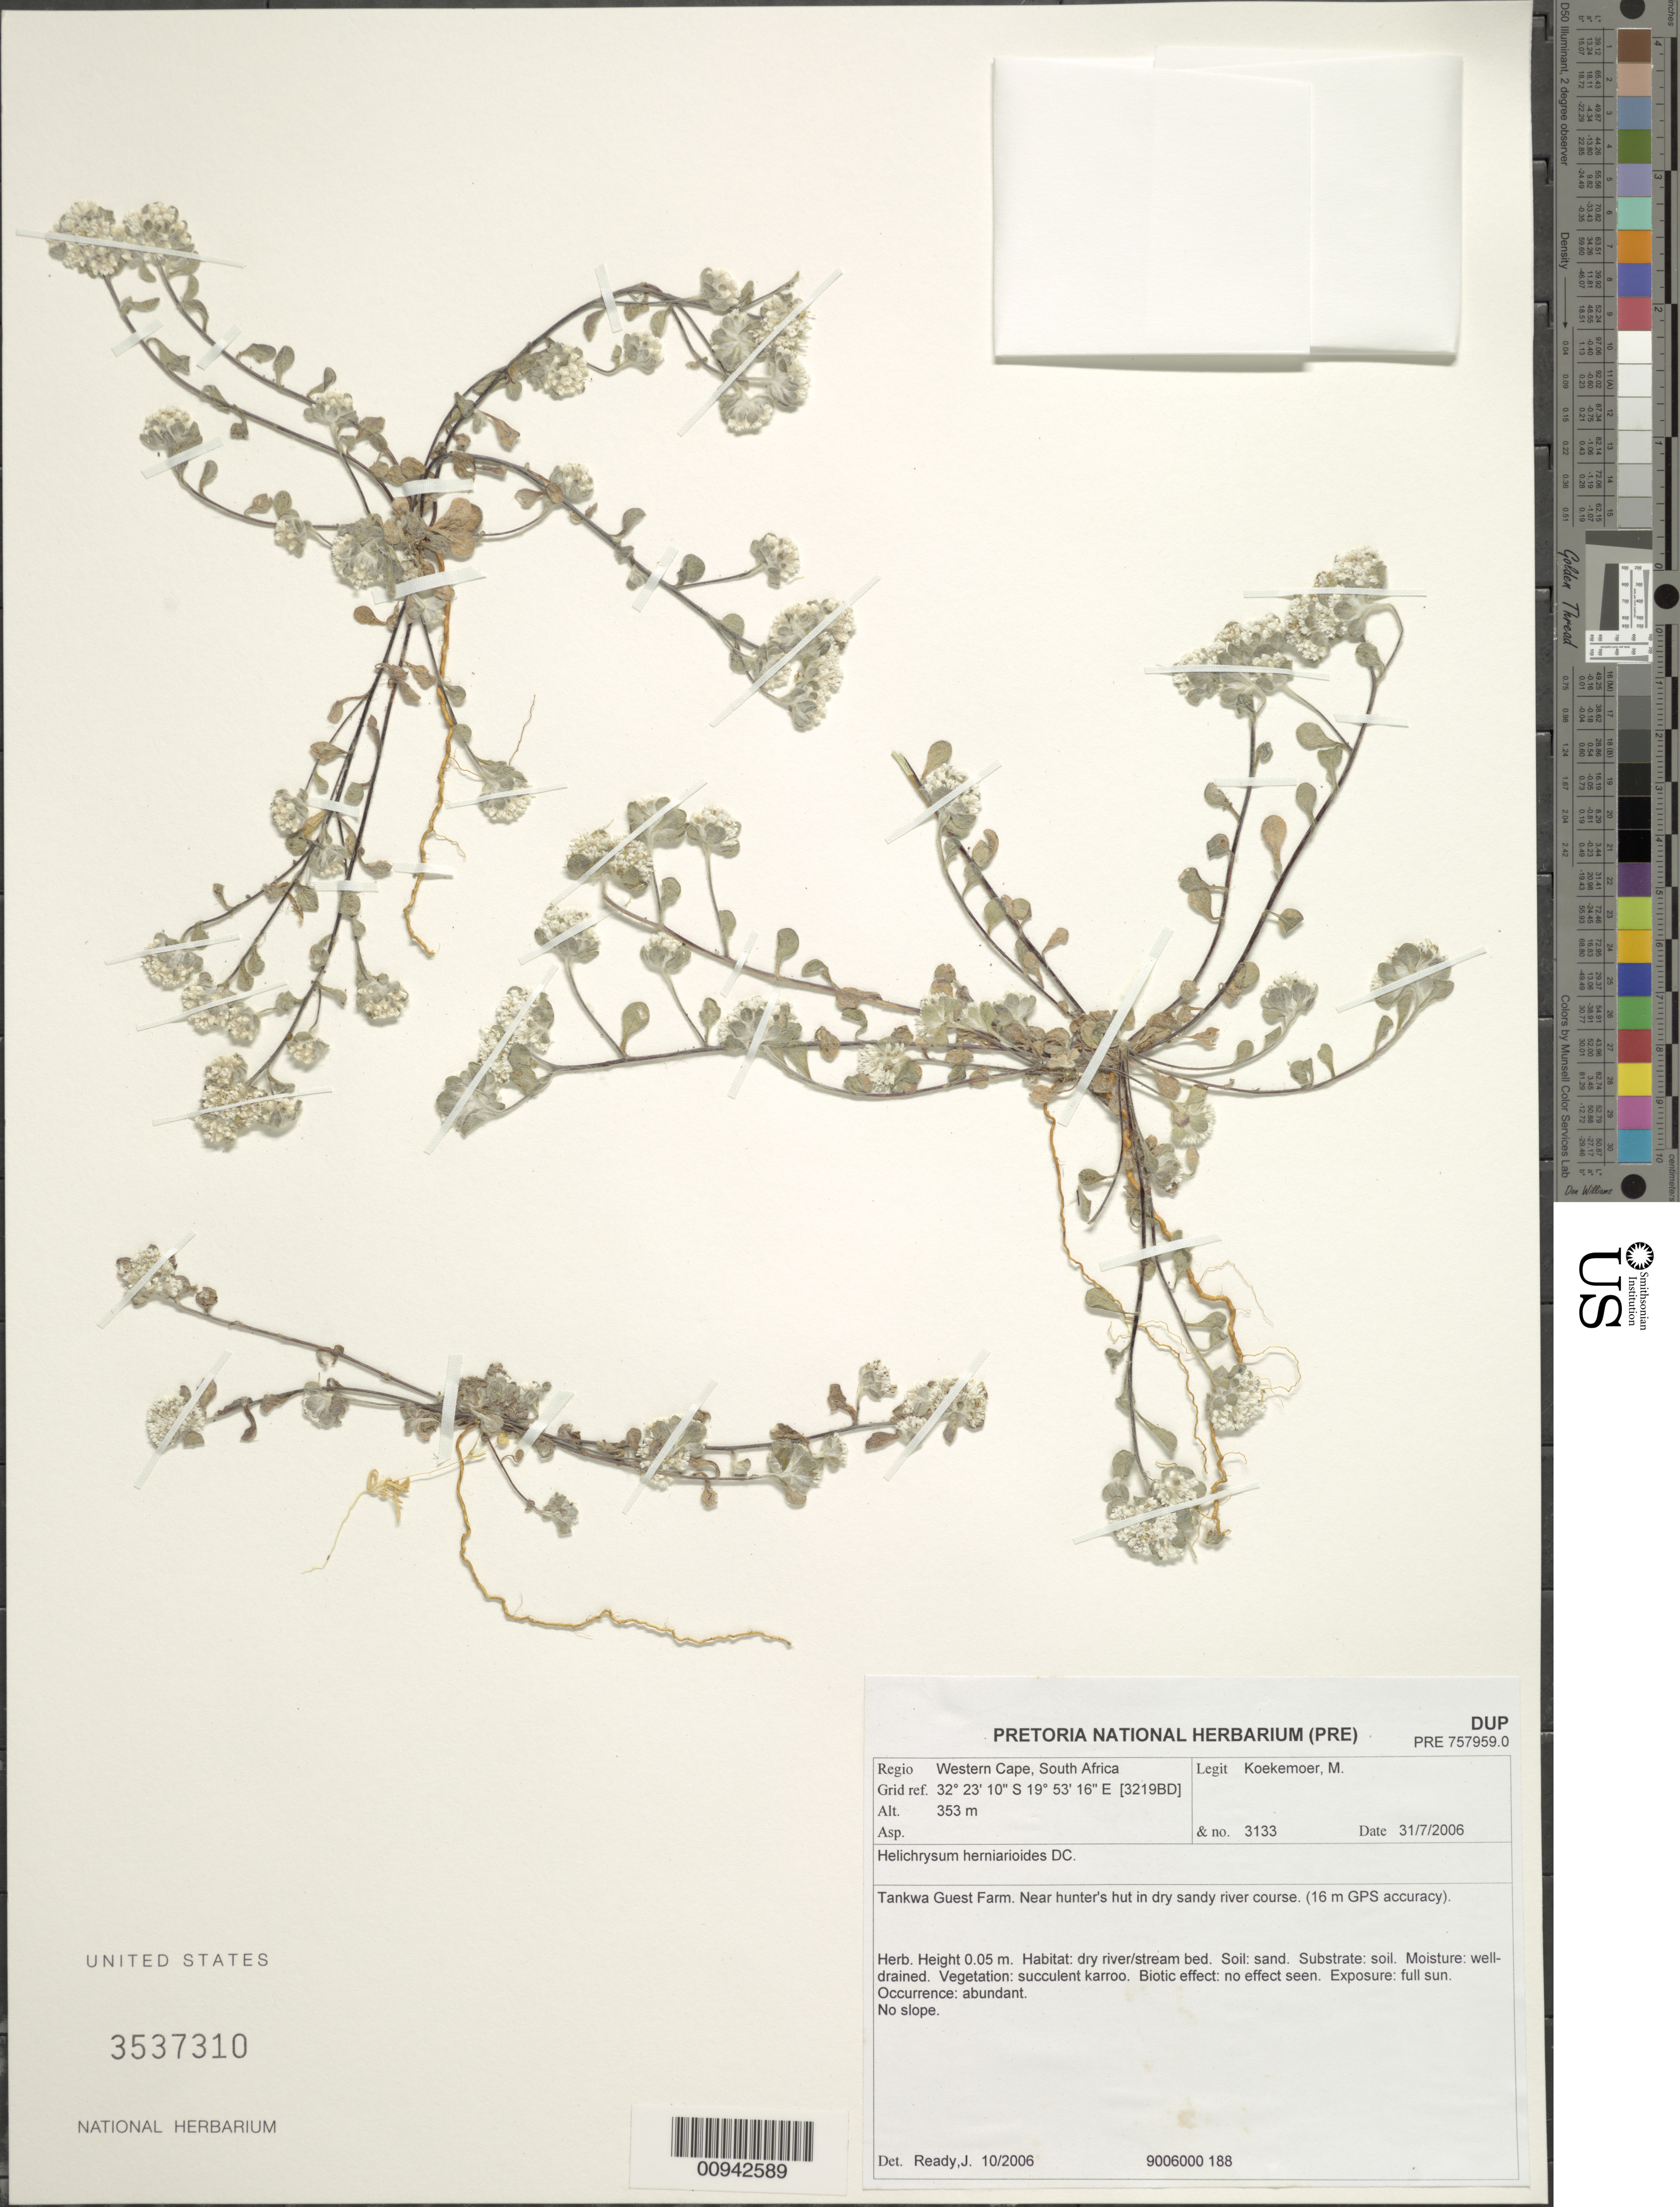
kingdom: Plantae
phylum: Tracheophyta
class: Magnoliopsida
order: Asterales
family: Asteraceae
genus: Helichrysum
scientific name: Helichrysum herniarioides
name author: DC.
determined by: Ready, J.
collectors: M. Koekemoer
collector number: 3133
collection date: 2006-07-31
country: South Africa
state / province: Western Cape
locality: Tankwa Guest Farm. Near hunter's hut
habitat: Dry sandy river course. Sand. Well-drained. Succulent karroo. Full sun. No slope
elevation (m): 353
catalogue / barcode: US 3537310